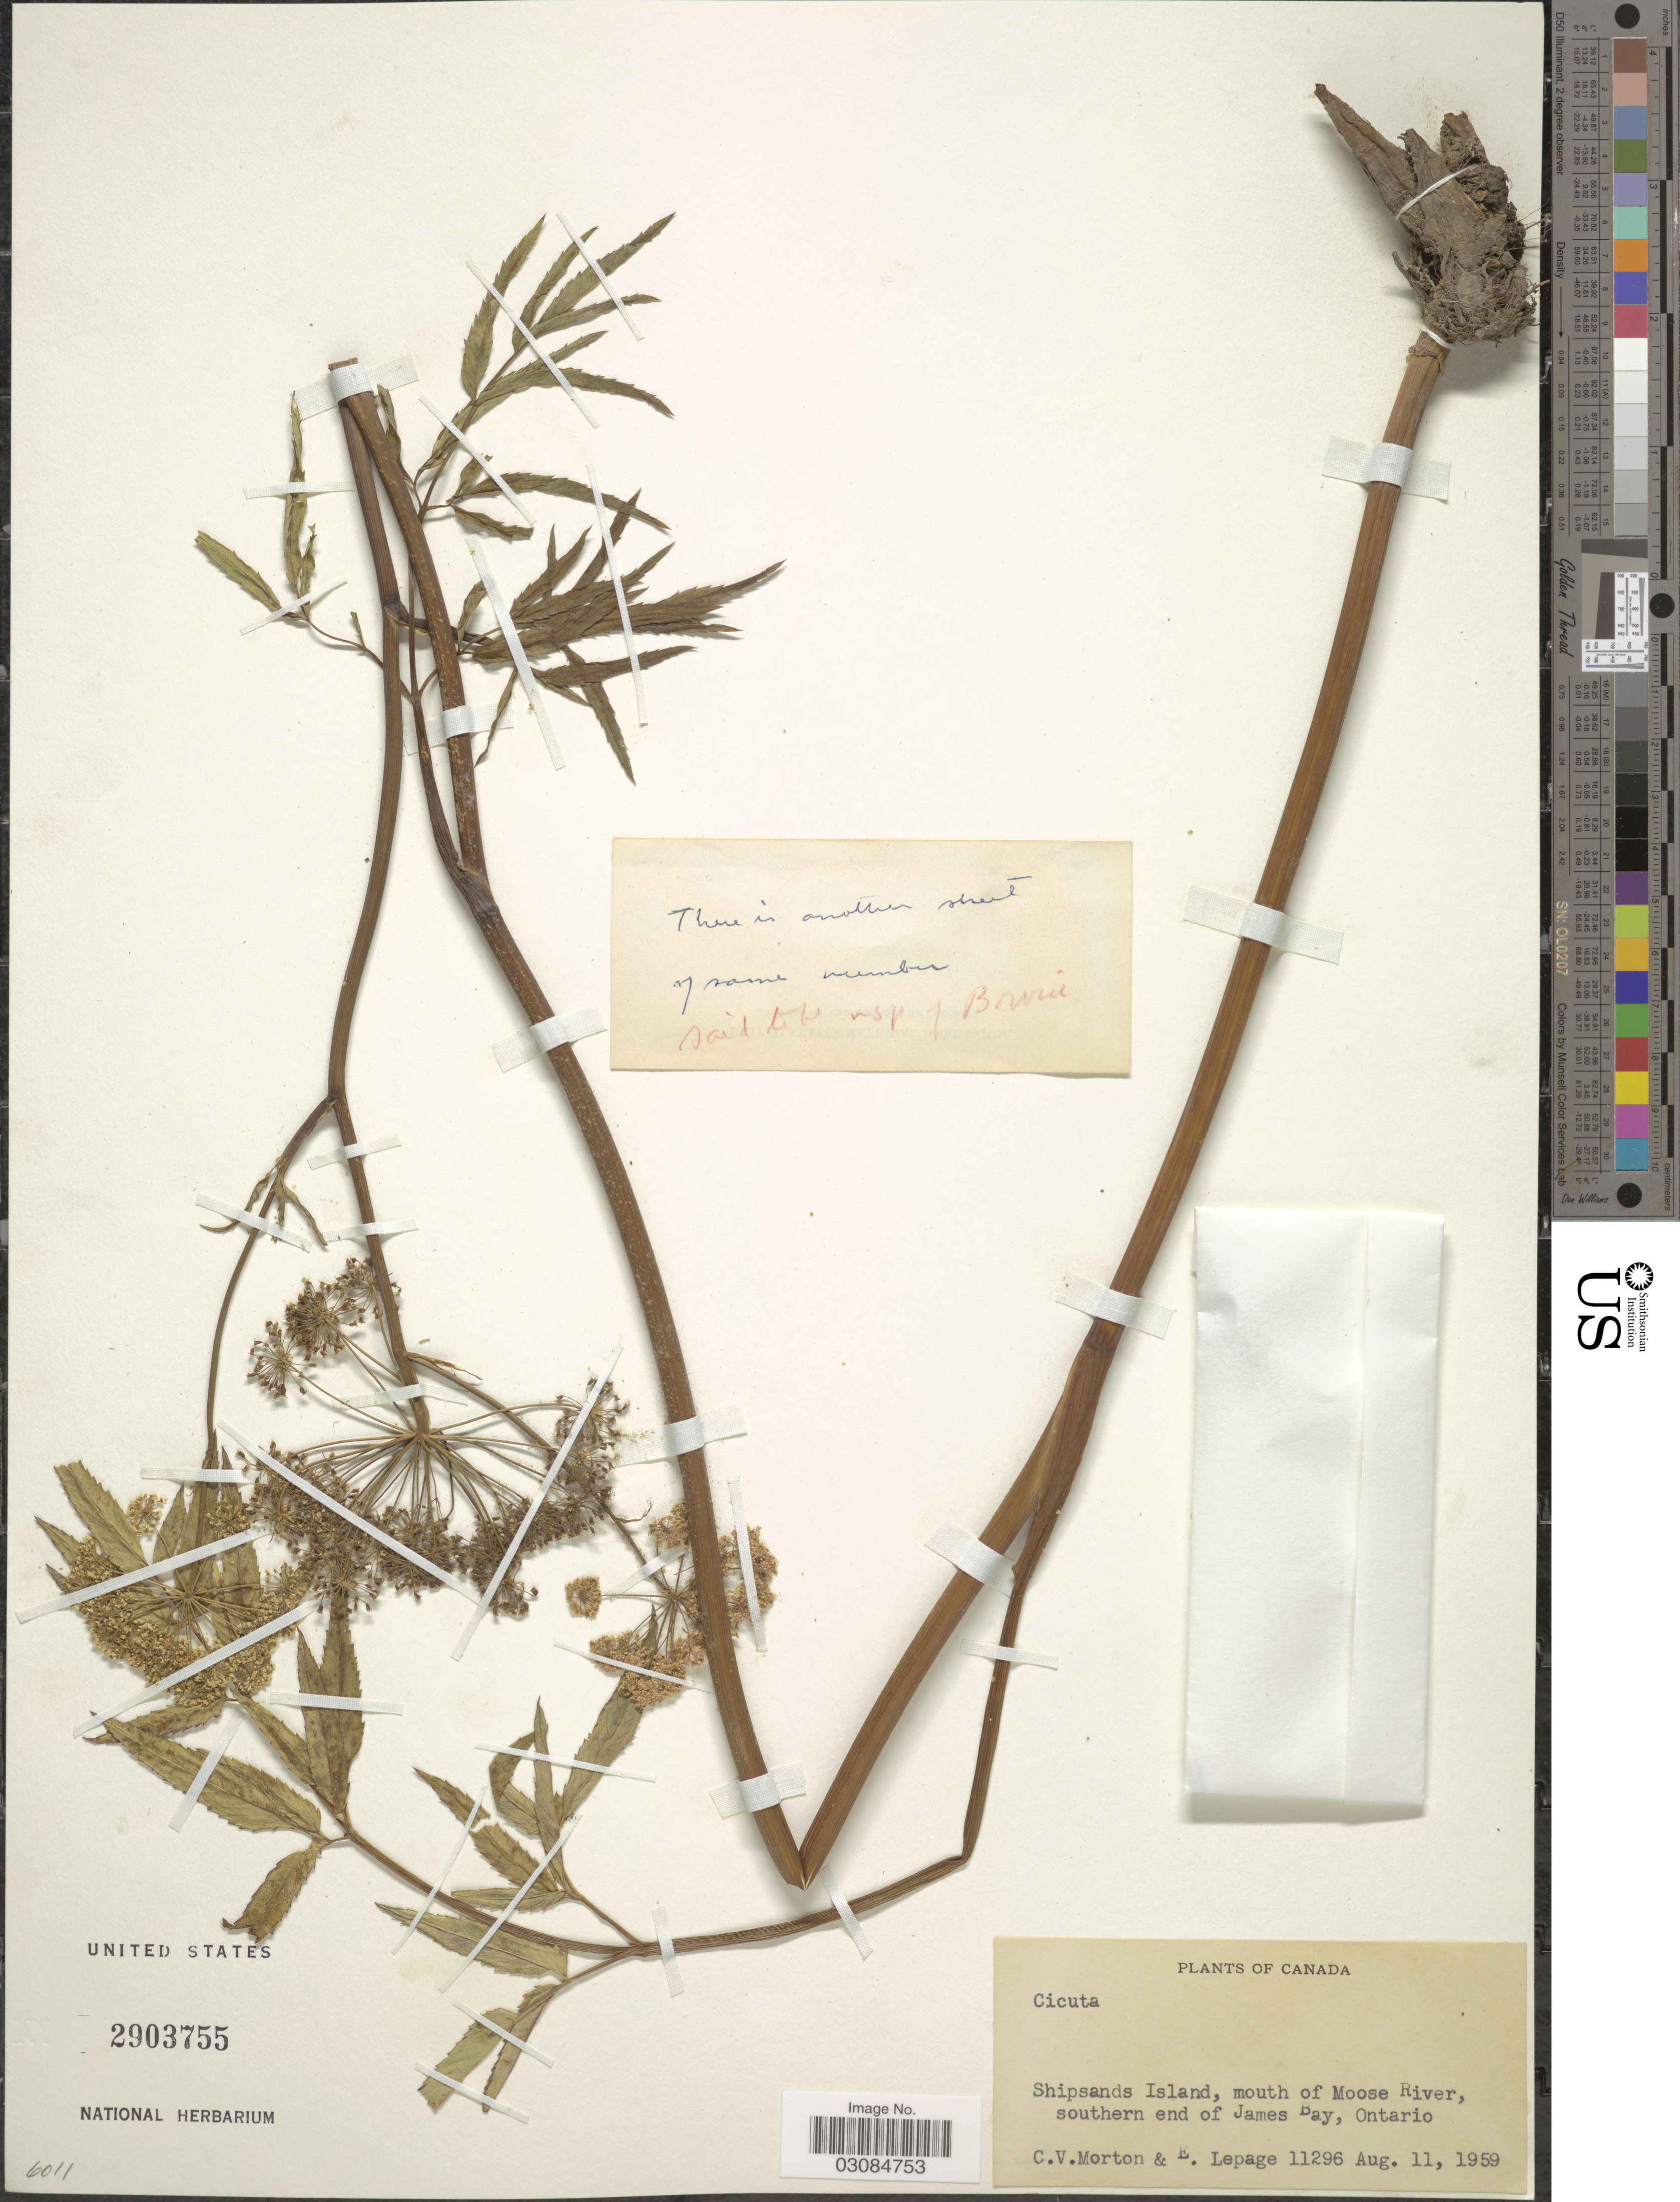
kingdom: Plantae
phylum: Tracheophyta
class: Magnoliopsida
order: Apiales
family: Apiaceae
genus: Cicuta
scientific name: Cicuta sp.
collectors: C. V. Morton & E. Lepage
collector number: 11296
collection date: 1959-08-11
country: Canada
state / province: Ontario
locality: Shipsands Island, mouth of Moose River, southern end of James Bay.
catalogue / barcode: US 2903755